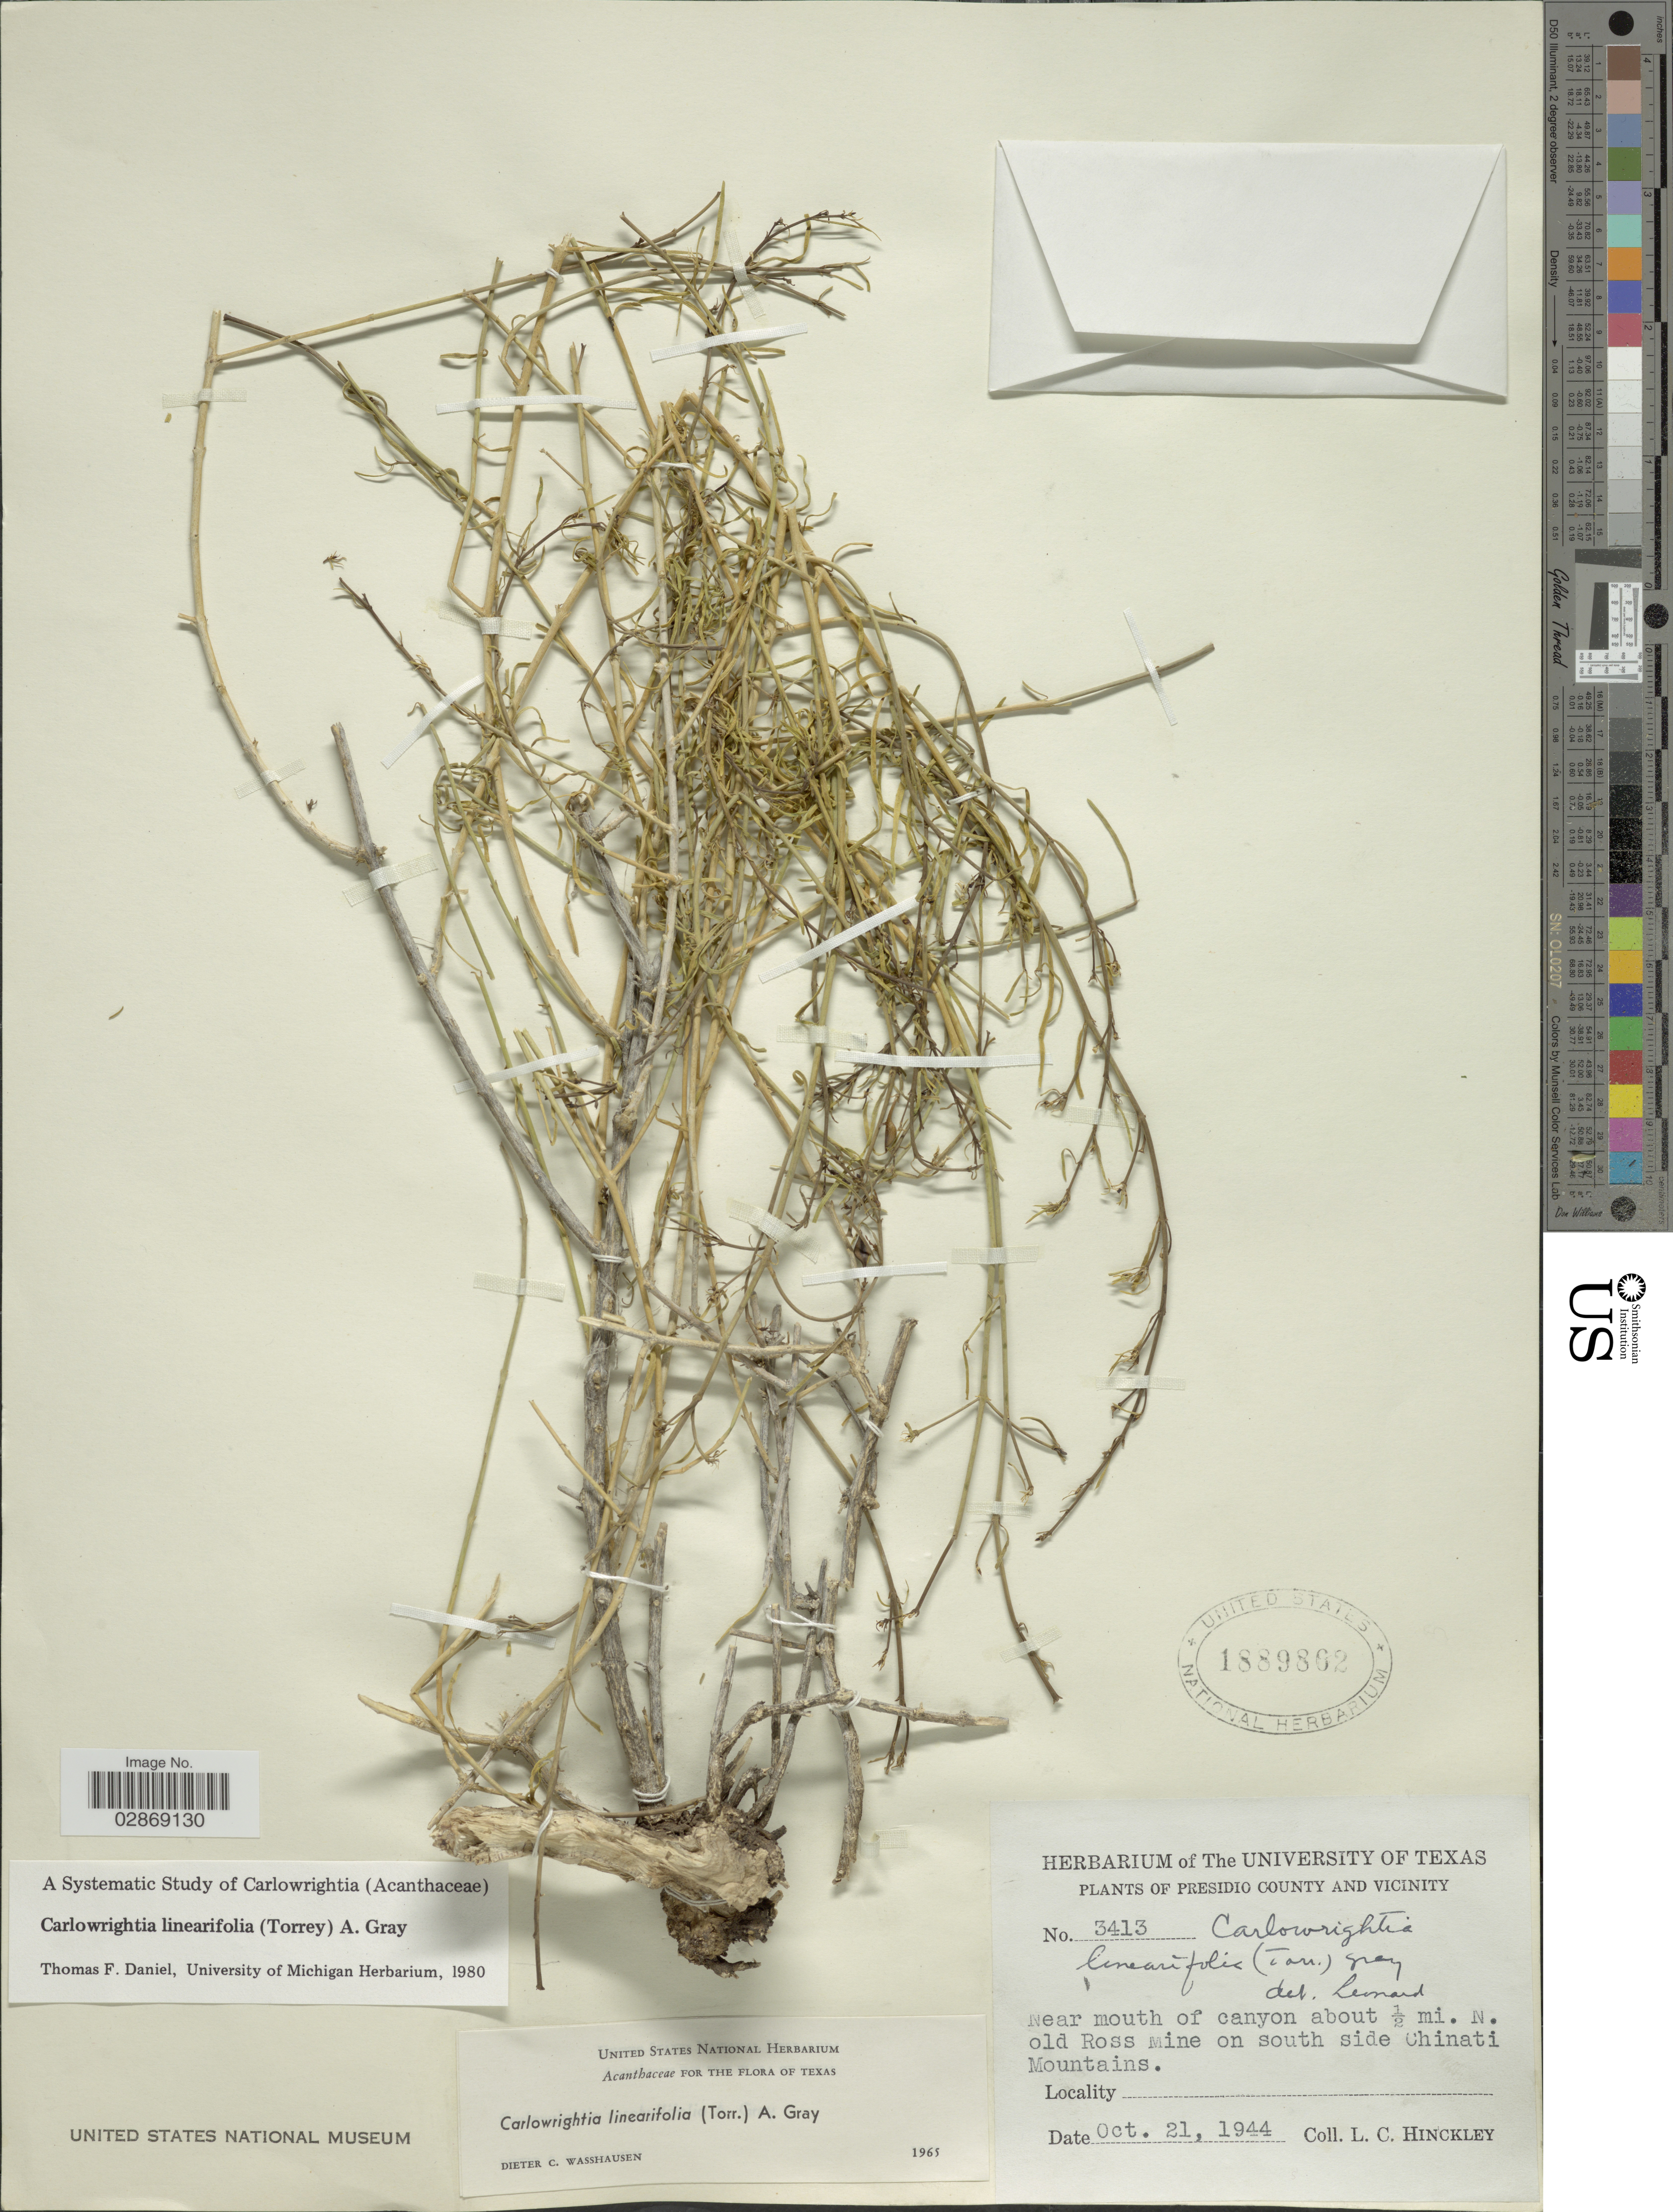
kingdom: Plantae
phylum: Tracheophyta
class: Magnoliopsida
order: Lamiales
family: Acanthaceae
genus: Carlowrightia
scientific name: Carlowrightia linearifolia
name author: (Torr.) A. Gray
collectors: L. Hinckley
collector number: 3413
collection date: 1944-10-21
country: United States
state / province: Texas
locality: Presidio County and Vicinity. Near mouth of canyon about ½ mi. N. old Ross Mine on south side Chinati Mountains.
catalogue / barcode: US 1889862